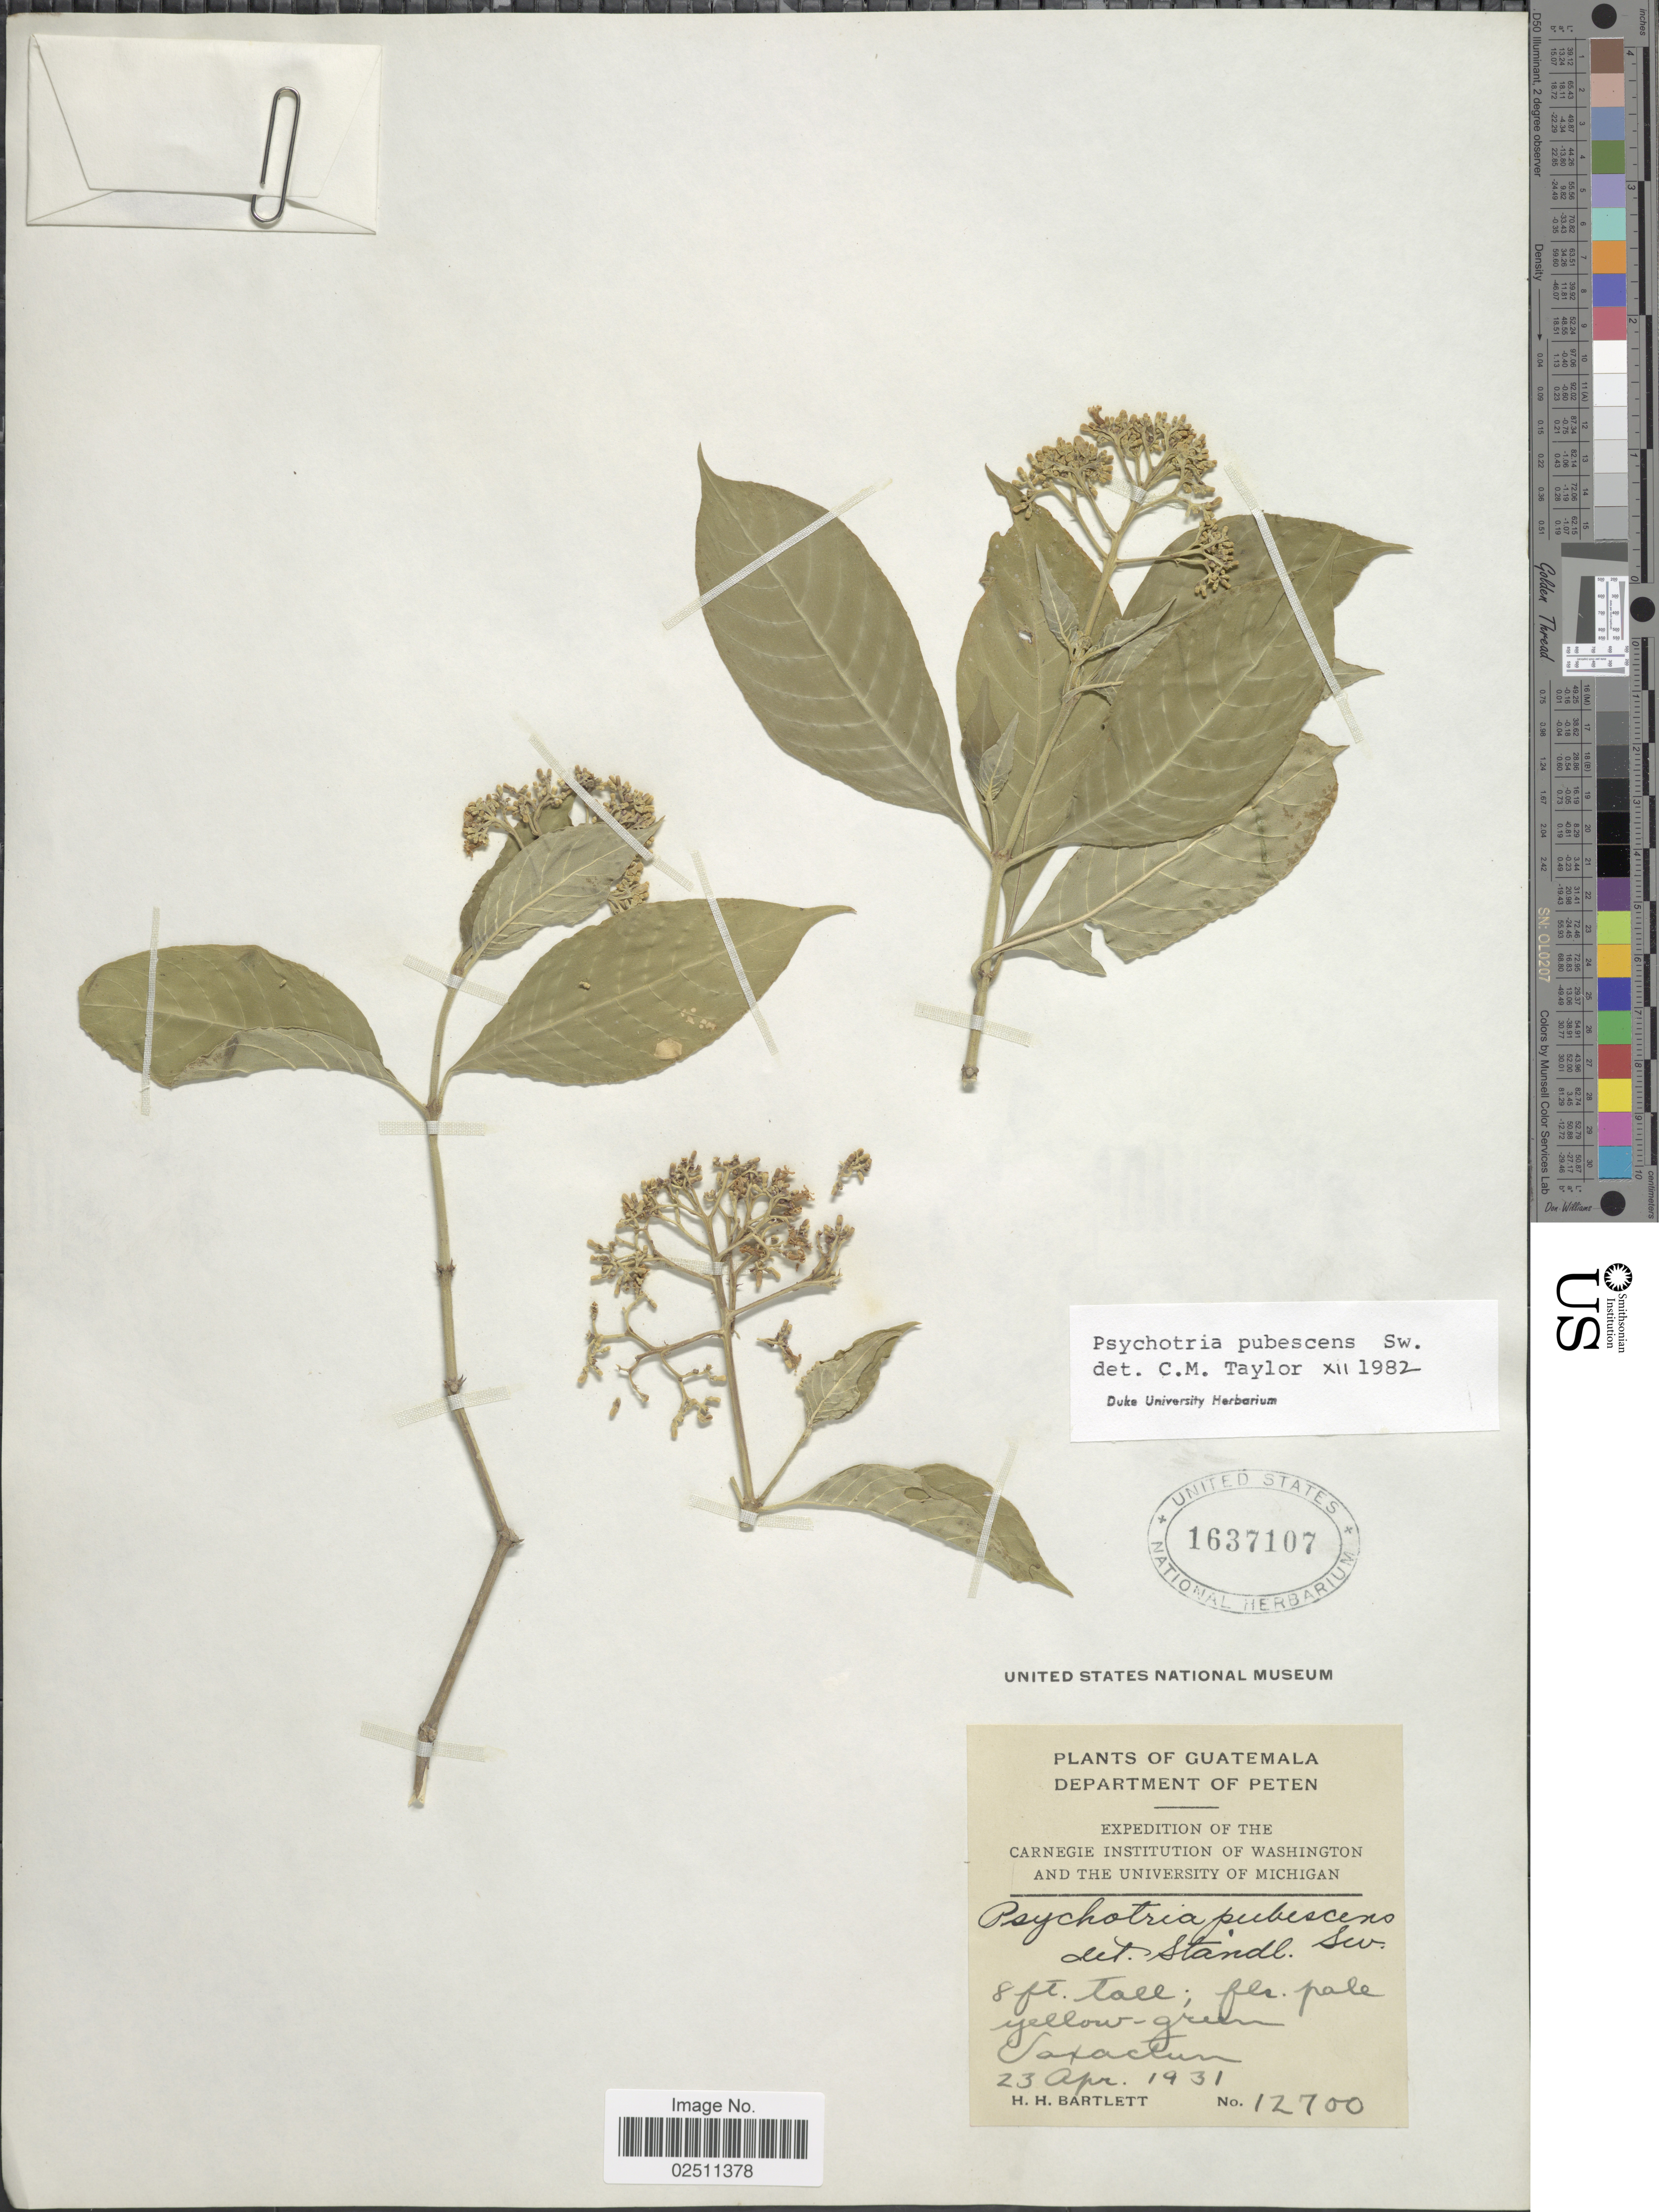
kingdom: Plantae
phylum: Tracheophyta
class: Magnoliopsida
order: Gentianales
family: Rubiaceae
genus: Psychotria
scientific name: Psychotria pubescens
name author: Sw.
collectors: H. H. Bartlett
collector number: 12700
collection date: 1931-04-23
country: Guatemala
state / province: El Petén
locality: Department of Peten. Uaxactun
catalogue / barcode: US 1637107